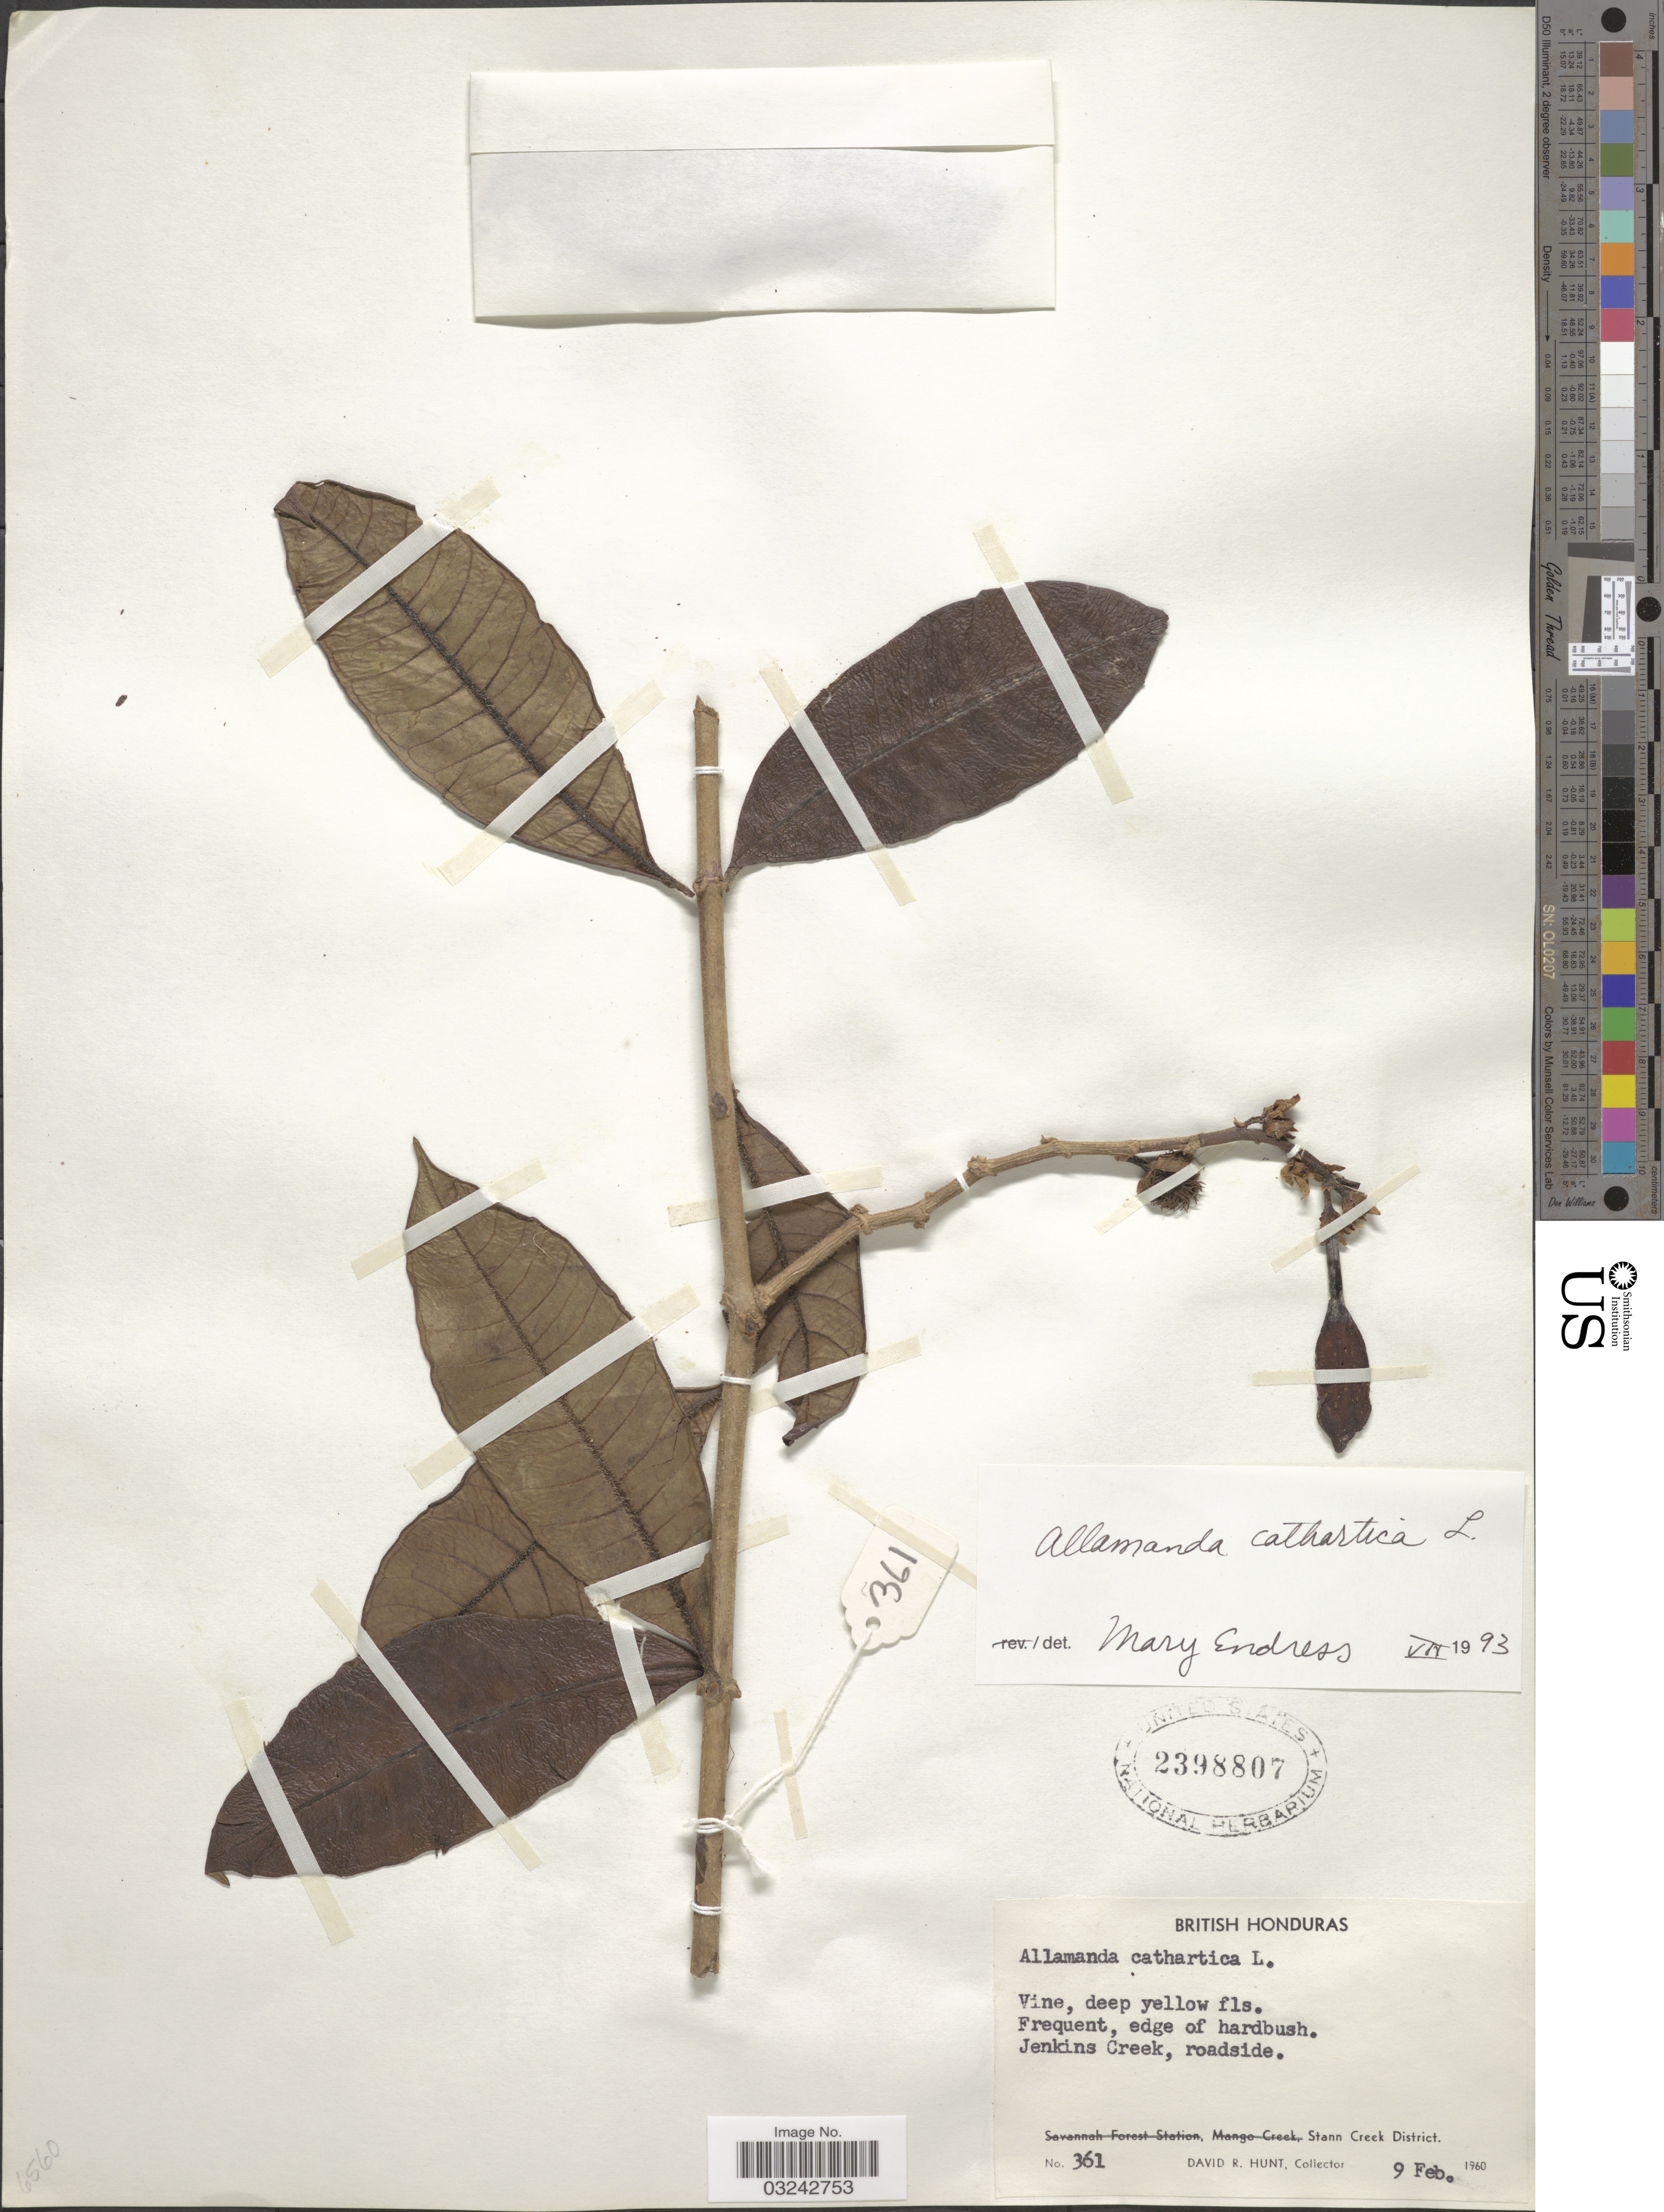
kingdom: Plantae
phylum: Tracheophyta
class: Magnoliopsida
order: Gentianales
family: Apocynaceae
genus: Allamanda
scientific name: Allamanda cathartica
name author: L.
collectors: D. Hunt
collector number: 361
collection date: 1960-02-09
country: Belize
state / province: Stann Creek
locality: British Honduras. Jenkins Creek, roadside. Stann Creek District.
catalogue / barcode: US 2398807